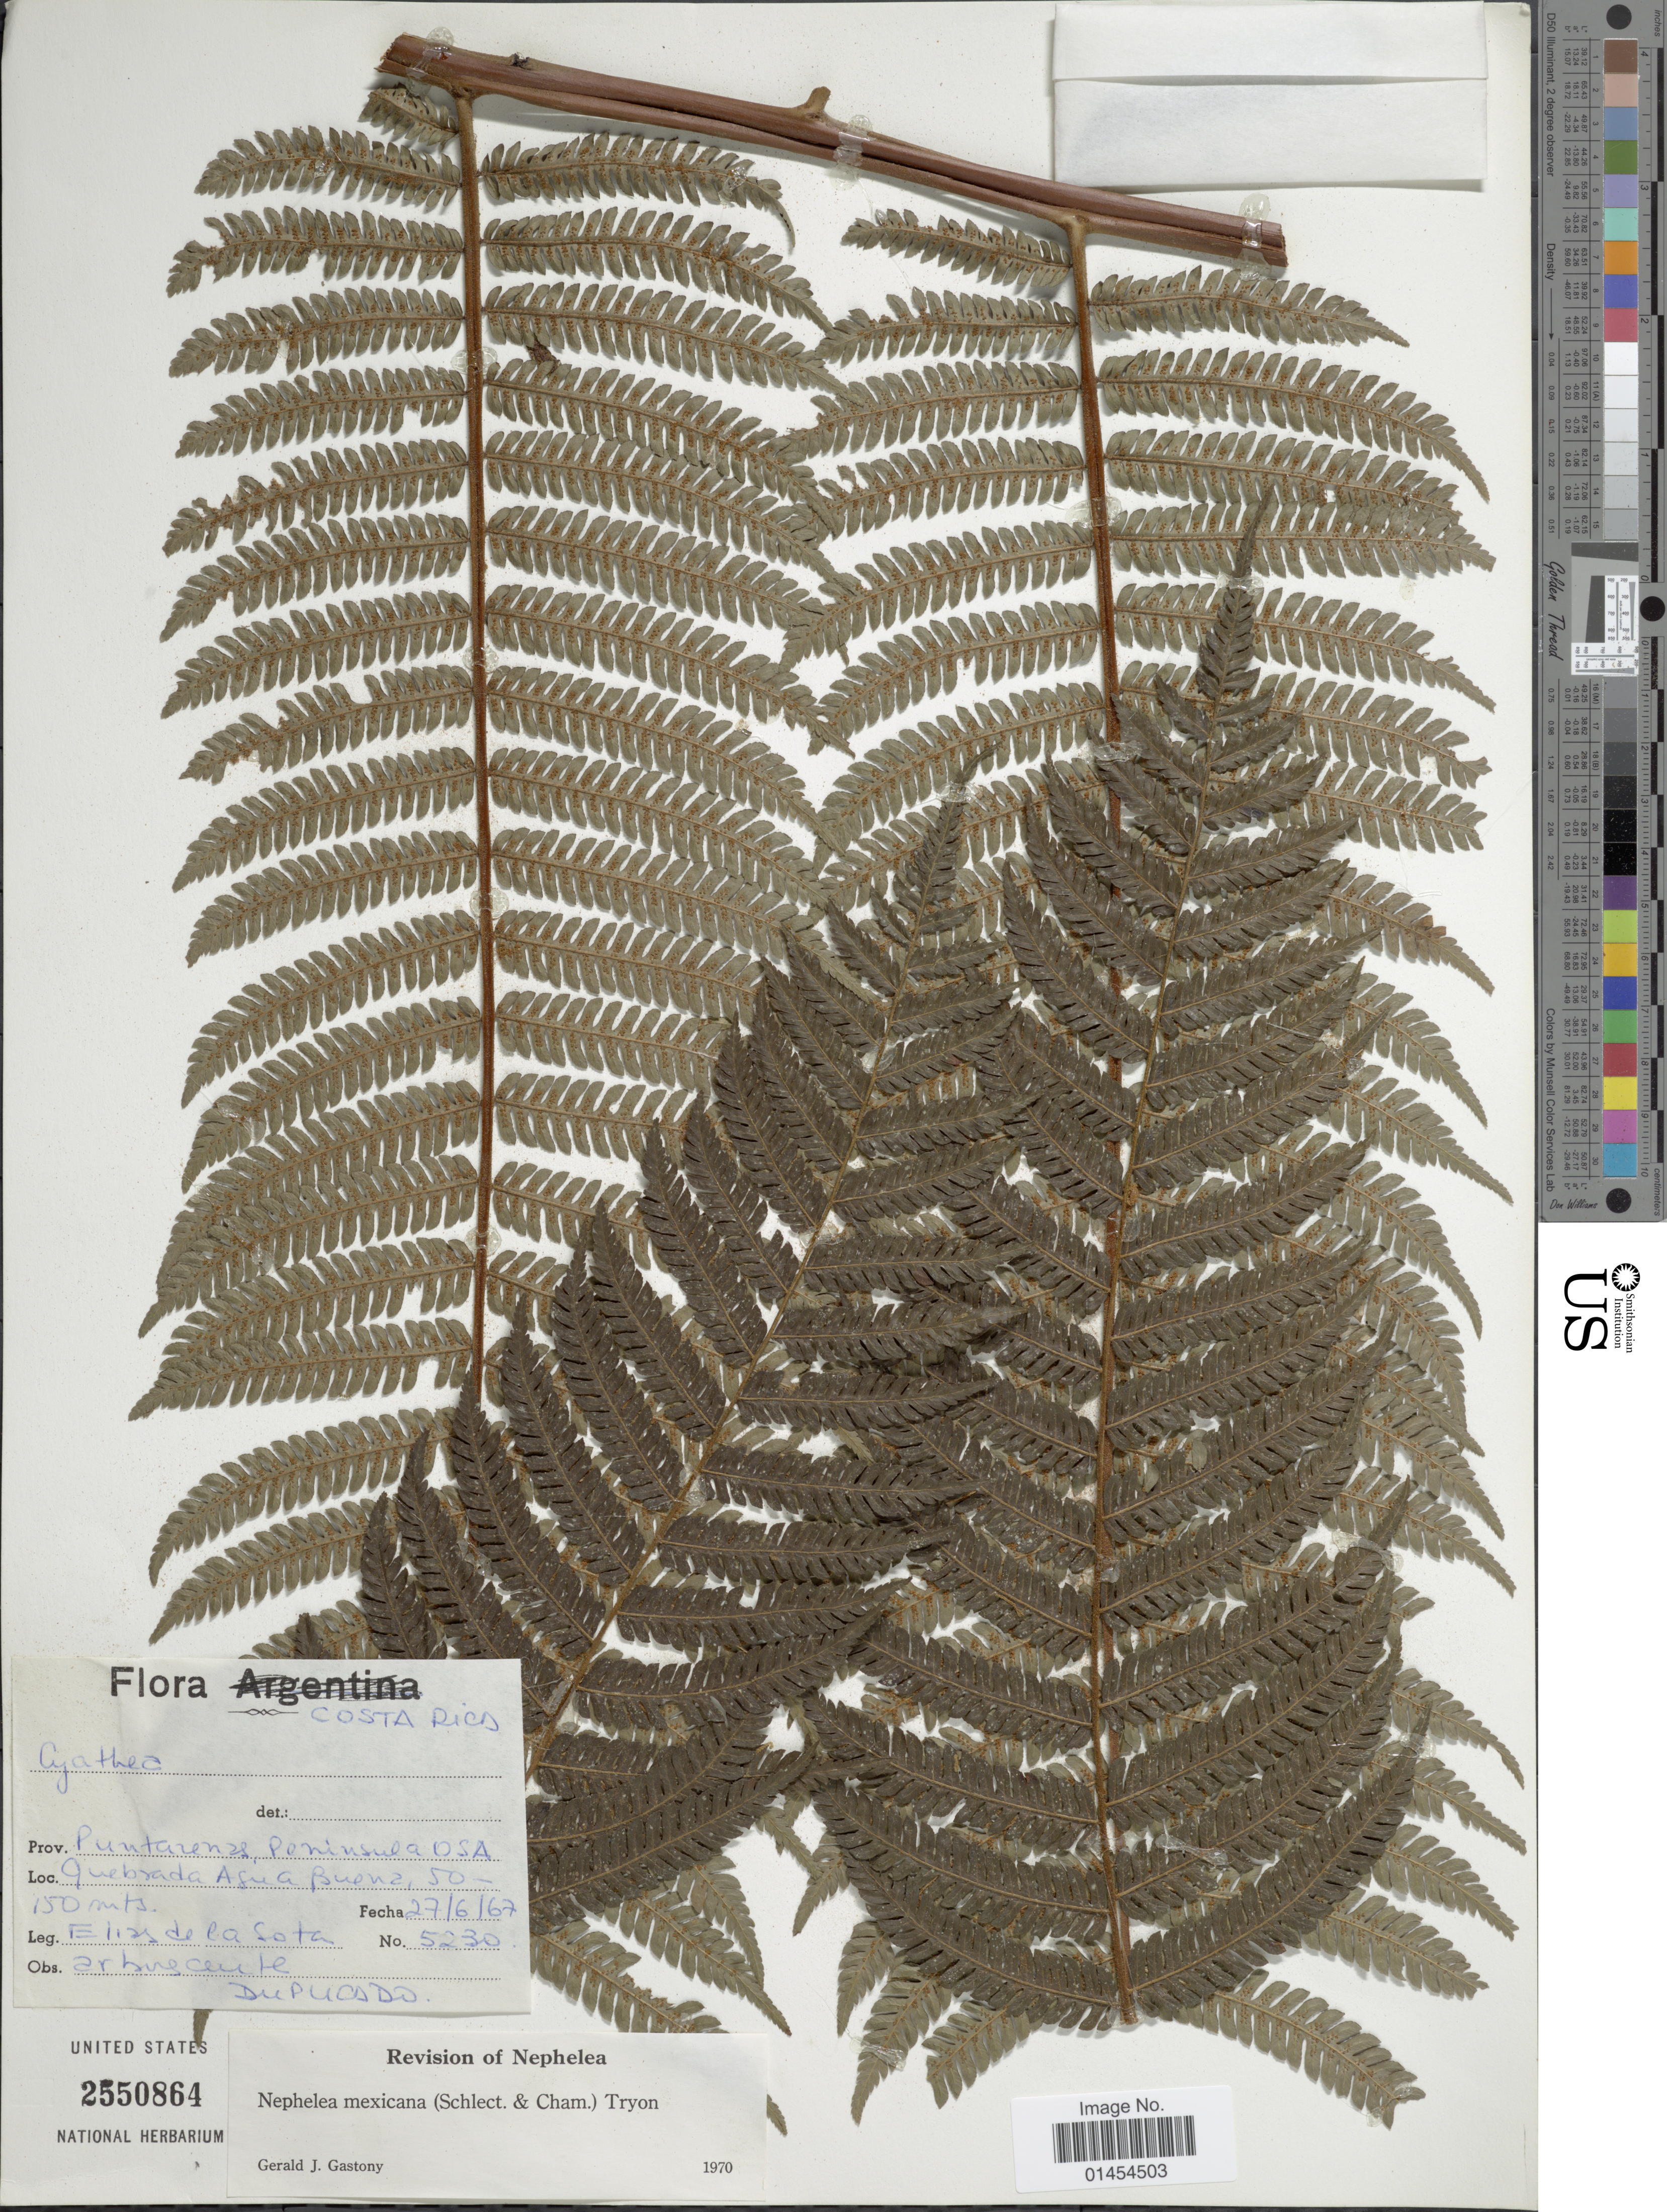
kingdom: Plantae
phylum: Tracheophyta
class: Polypodiopsida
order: Cyatheales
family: Cyatheaceae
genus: Alsophila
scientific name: Alsophila firma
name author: (Baker) D.S. Conant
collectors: E. R. de la Sota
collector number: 5230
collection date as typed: Transcribed d/m/y: 27/6/67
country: Costa Rica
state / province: Puntarenas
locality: Peninsula OSA, Quebrada Agua Buena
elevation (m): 50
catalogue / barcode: US 2550864